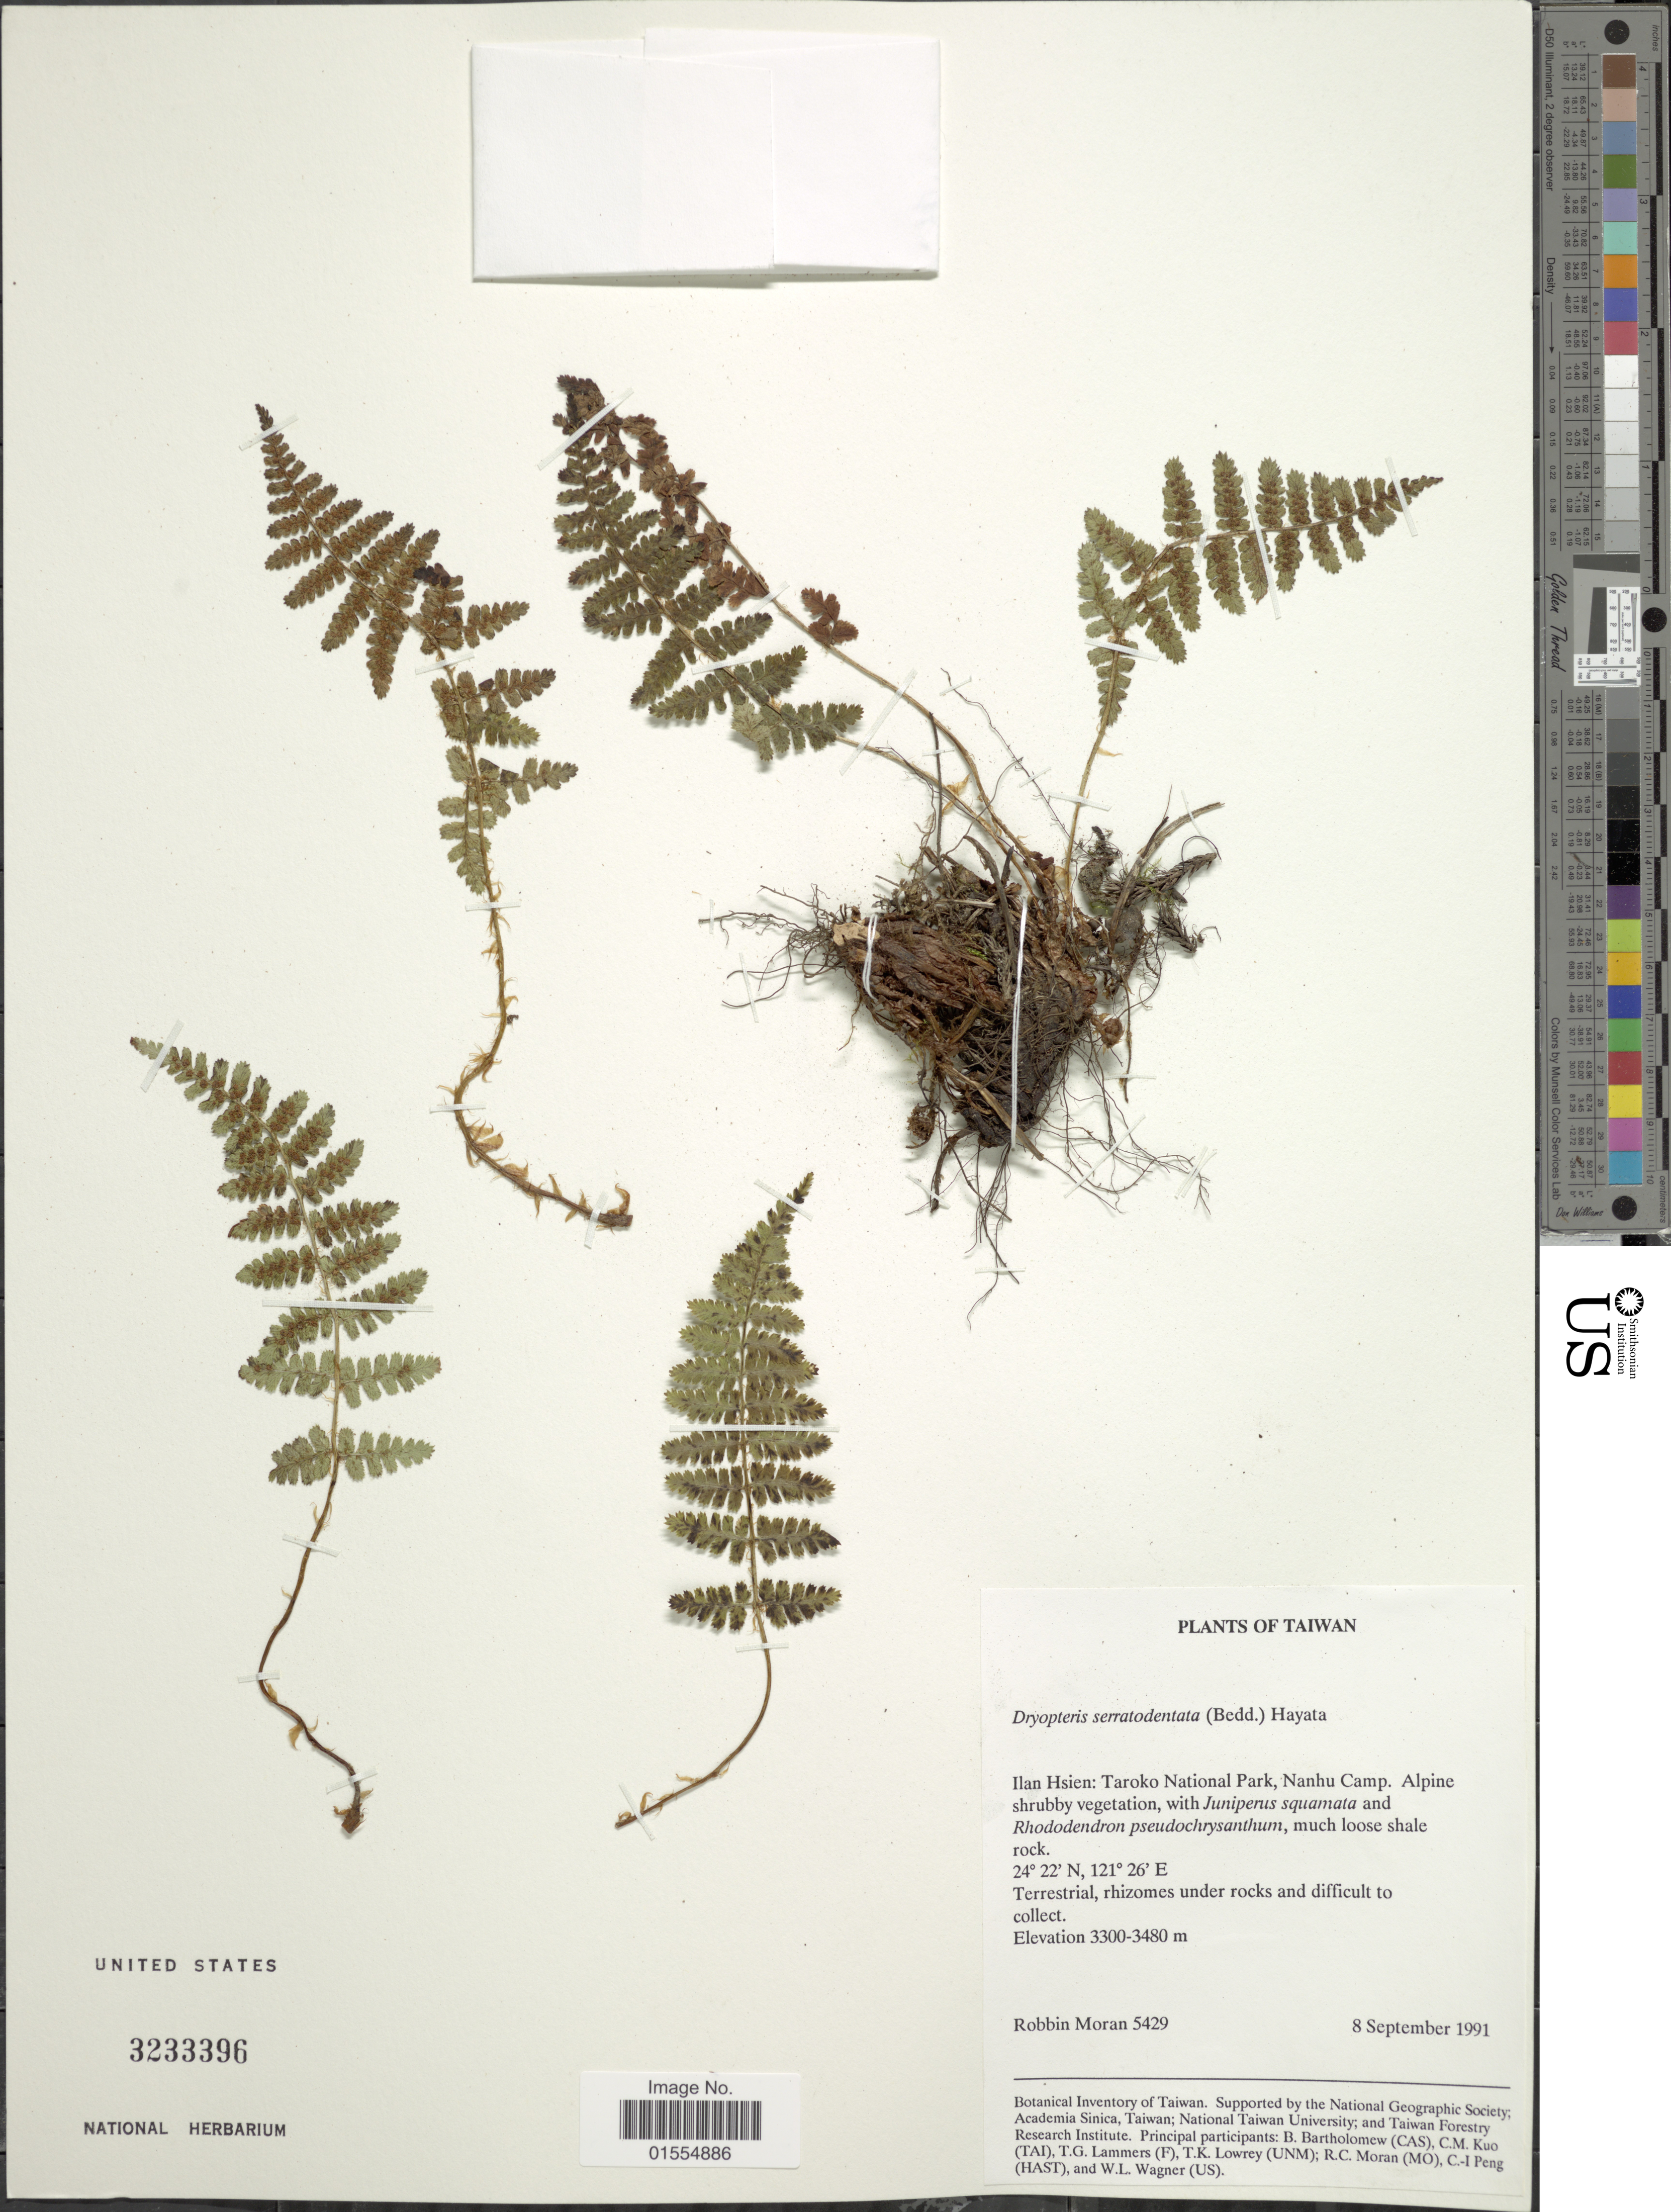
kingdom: Plantae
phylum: Tracheophyta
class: Polypodiopsida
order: Polypodiales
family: Dryopteridaceae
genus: Dryopteris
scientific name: Dryopteris serratodentata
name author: (Bedd.) Hayata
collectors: R. C. Moran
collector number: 5429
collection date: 1991-09-09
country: Taiwan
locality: Ilan Hsien: Taroko National Park, Nanhu Camp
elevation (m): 3300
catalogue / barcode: US 3233396